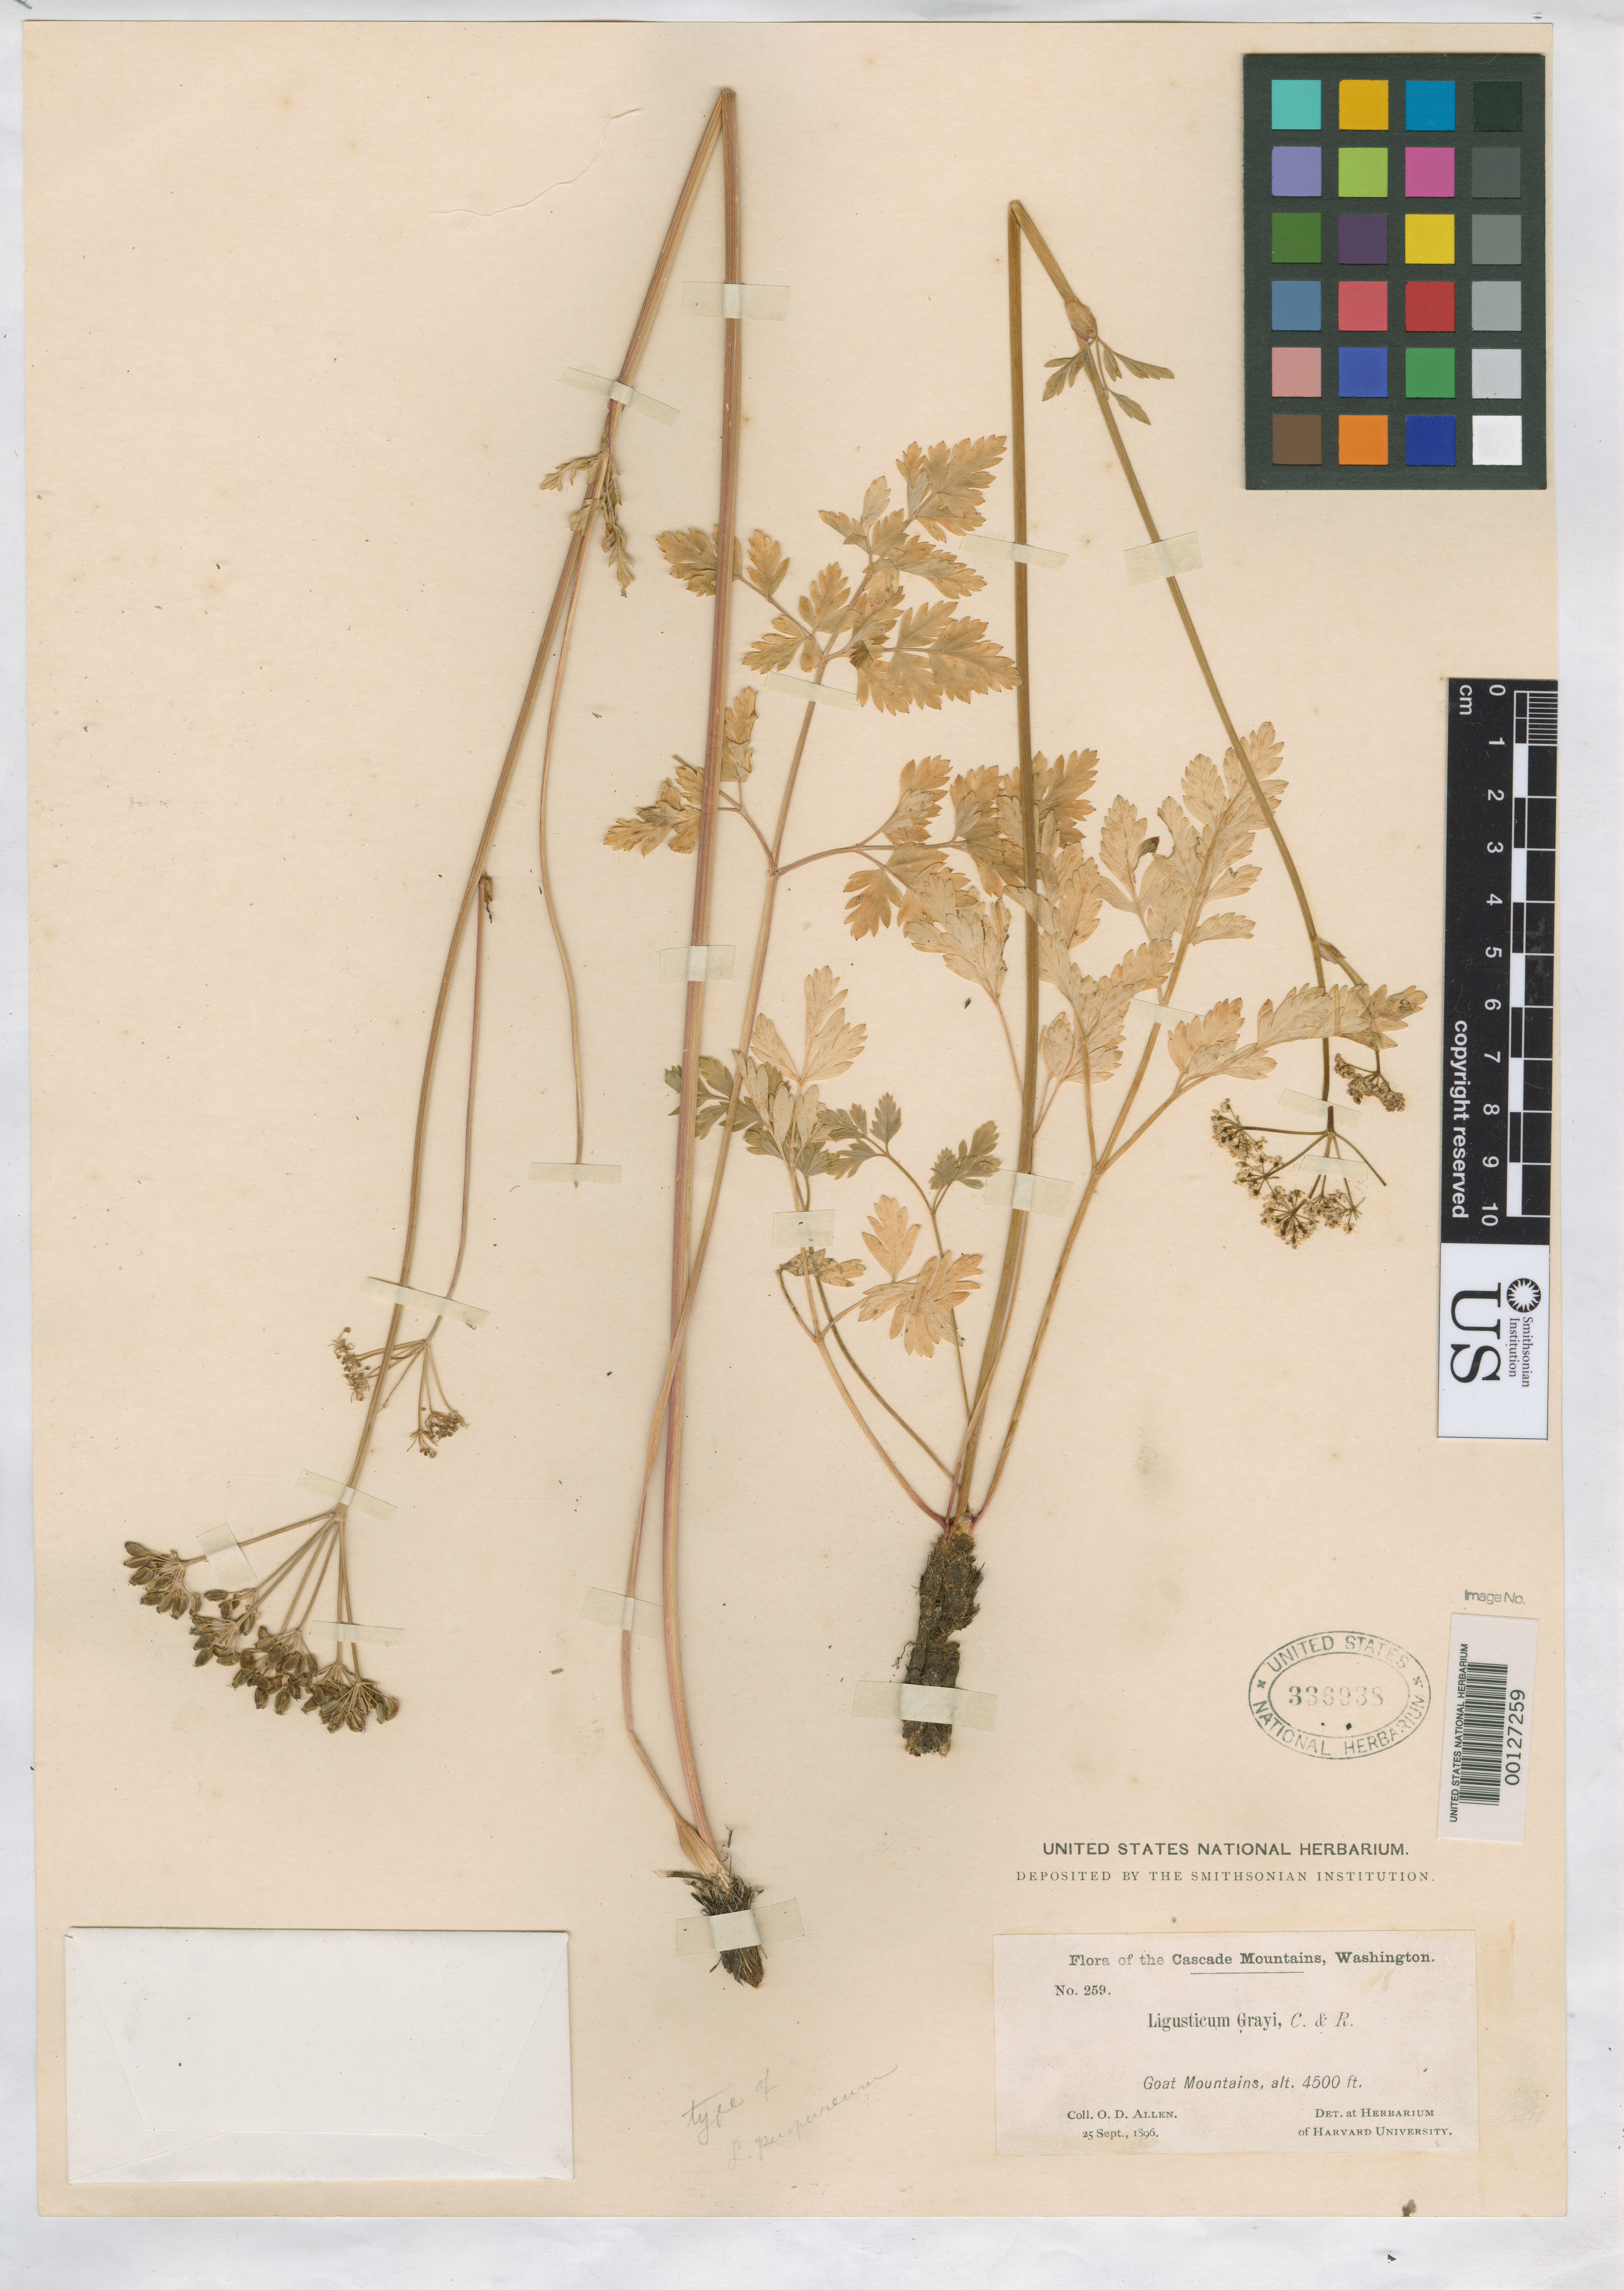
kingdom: Plantae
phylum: Tracheophyta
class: Magnoliopsida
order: Apiales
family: Apiaceae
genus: Ligusticum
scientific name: Ligusticum purpureum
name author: J.M. Coult. & Rose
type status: Holotype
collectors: O. D. Allen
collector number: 259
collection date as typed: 25 Sep 1896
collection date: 1896-09-25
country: United States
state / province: Washington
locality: Cascade Range, Goat Mts.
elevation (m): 1350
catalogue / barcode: US 336938